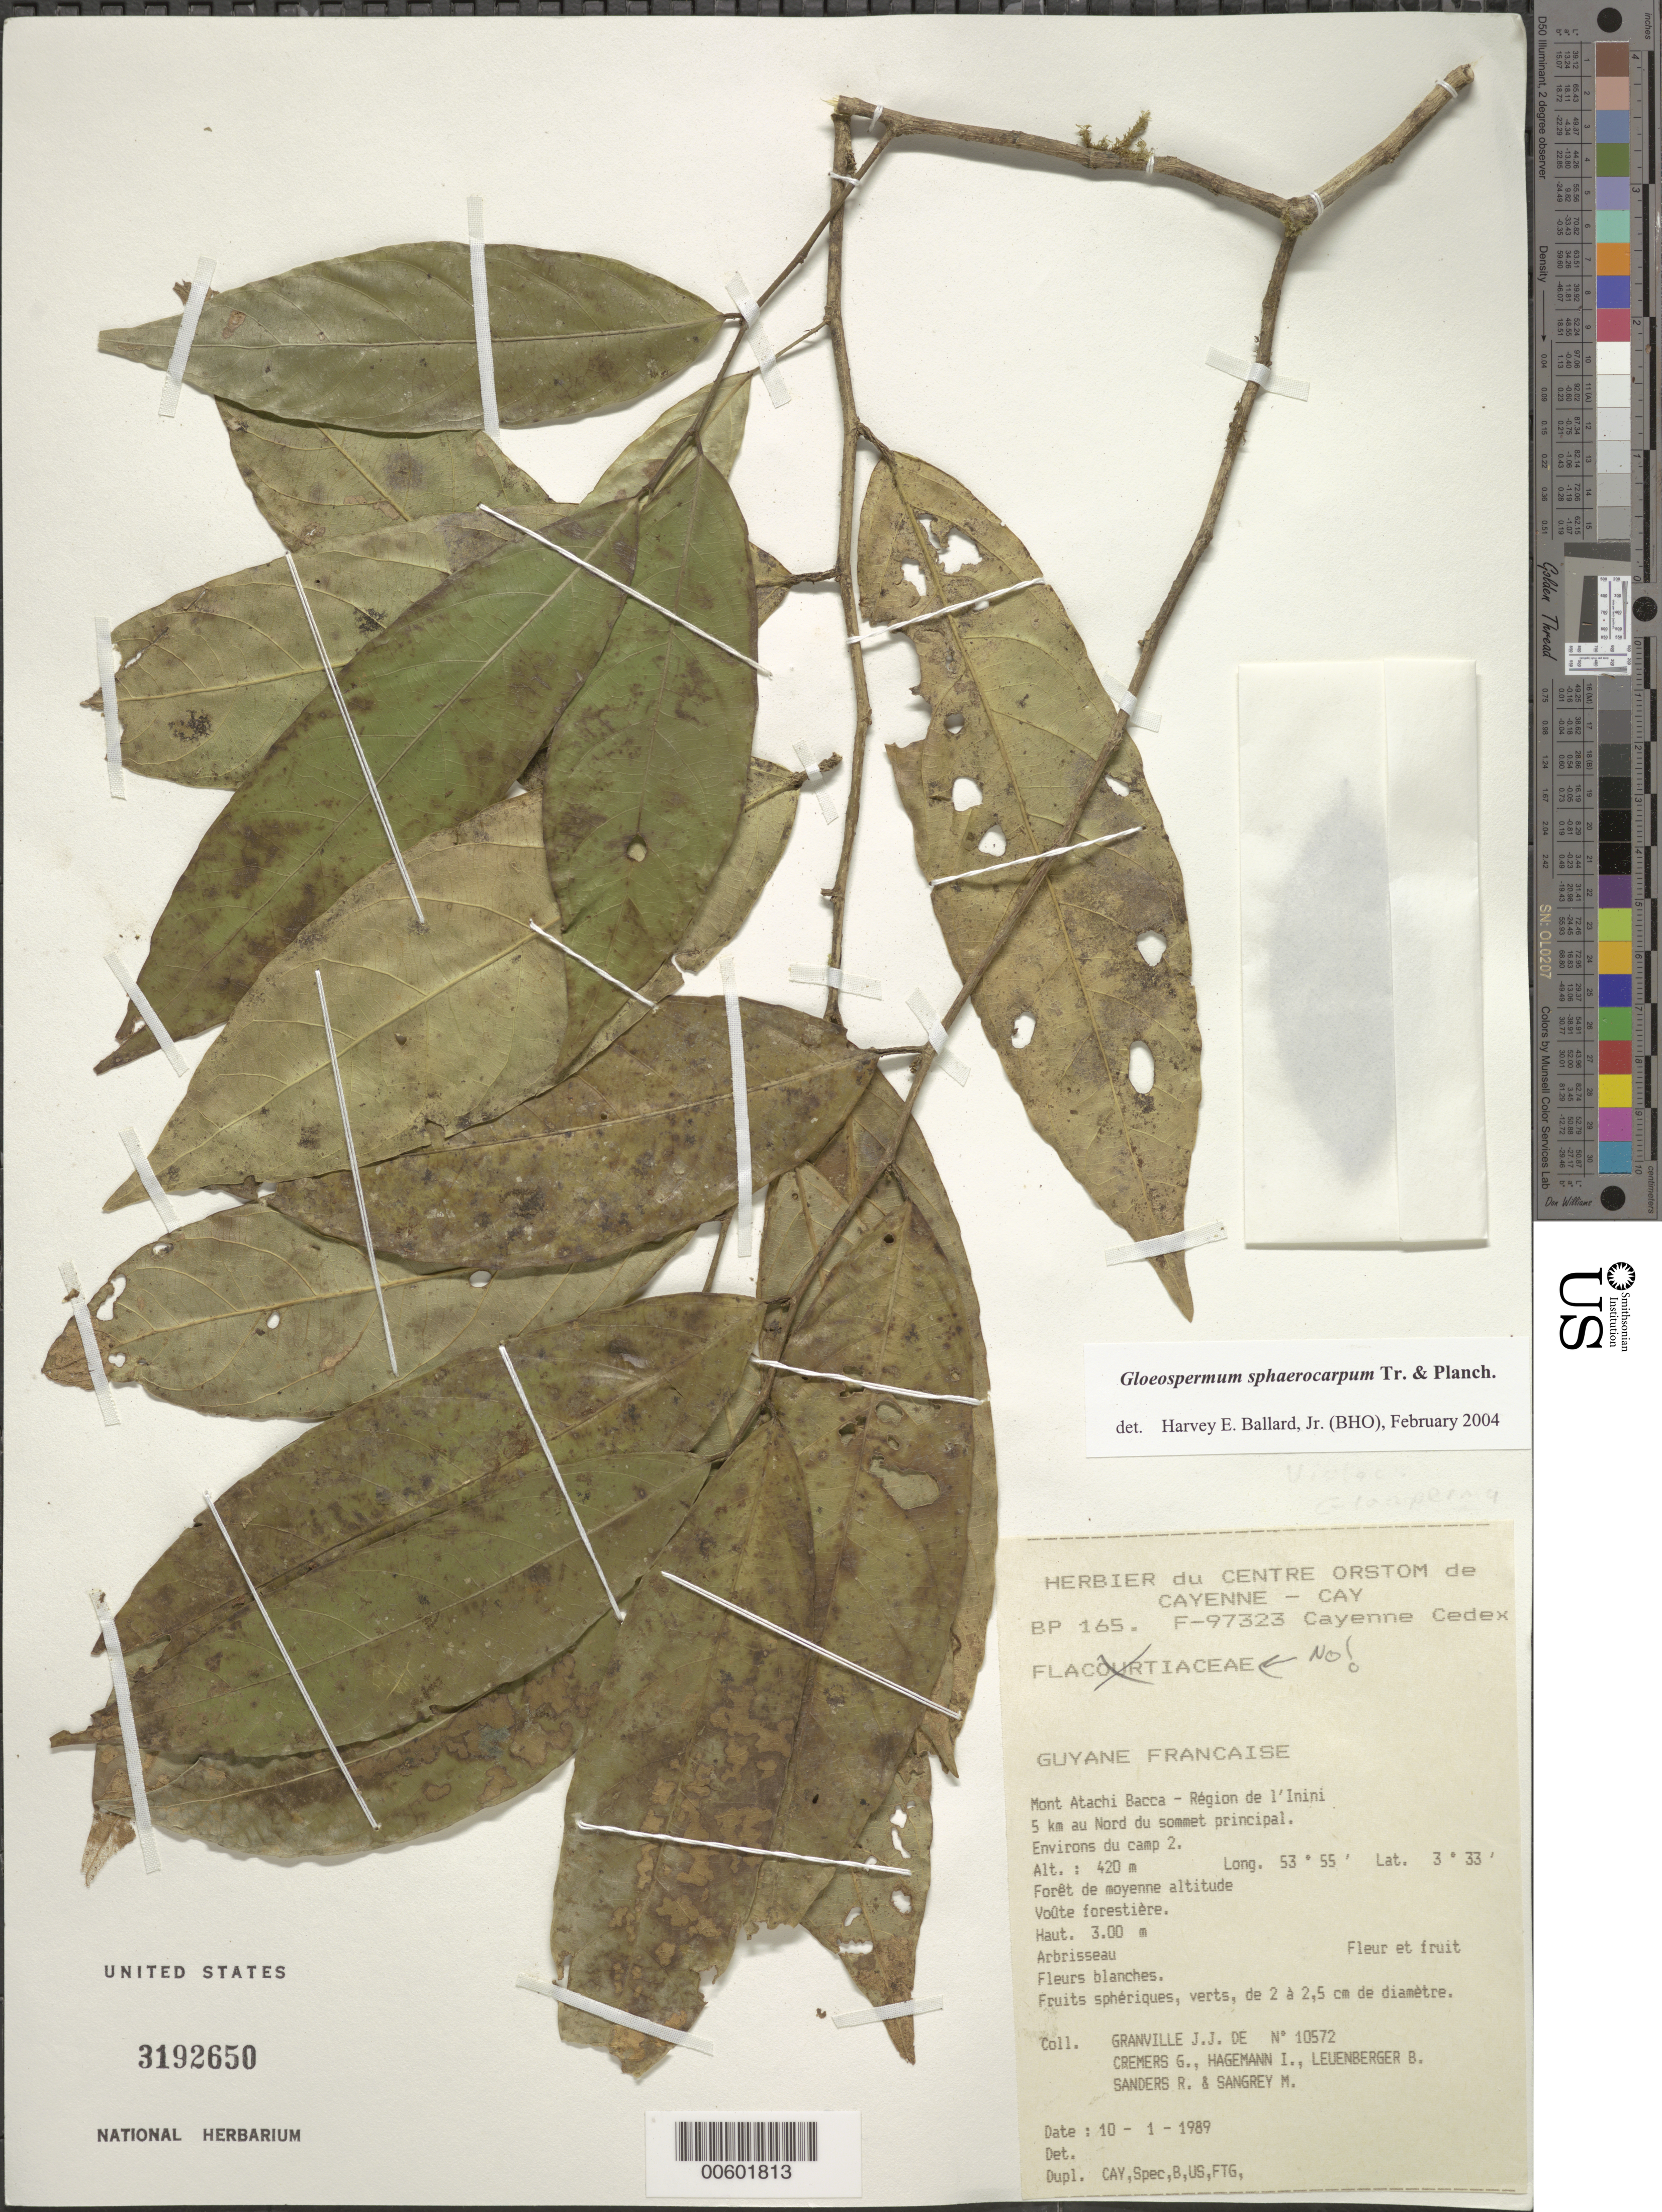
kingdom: Plantae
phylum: Tracheophyta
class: Magnoliopsida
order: Malpighiales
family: Violaceae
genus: Gloeospermum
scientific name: Gloeospermum sphaerocarpum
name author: Triana & Planch.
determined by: Ballard, Harvey E.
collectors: J.-J. de Granville, G. Cremers, J. Hagemann, B. E. Leuenberger & M. S. Sangrey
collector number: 10572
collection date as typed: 10-Jan-89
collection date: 1989-01-10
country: French Guiana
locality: Mont Atachi Bacca, région de l'Inini, 5 km au Nord du sommet principal; environs du camp 2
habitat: Forest; middle altitude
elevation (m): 420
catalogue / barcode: US 3192650